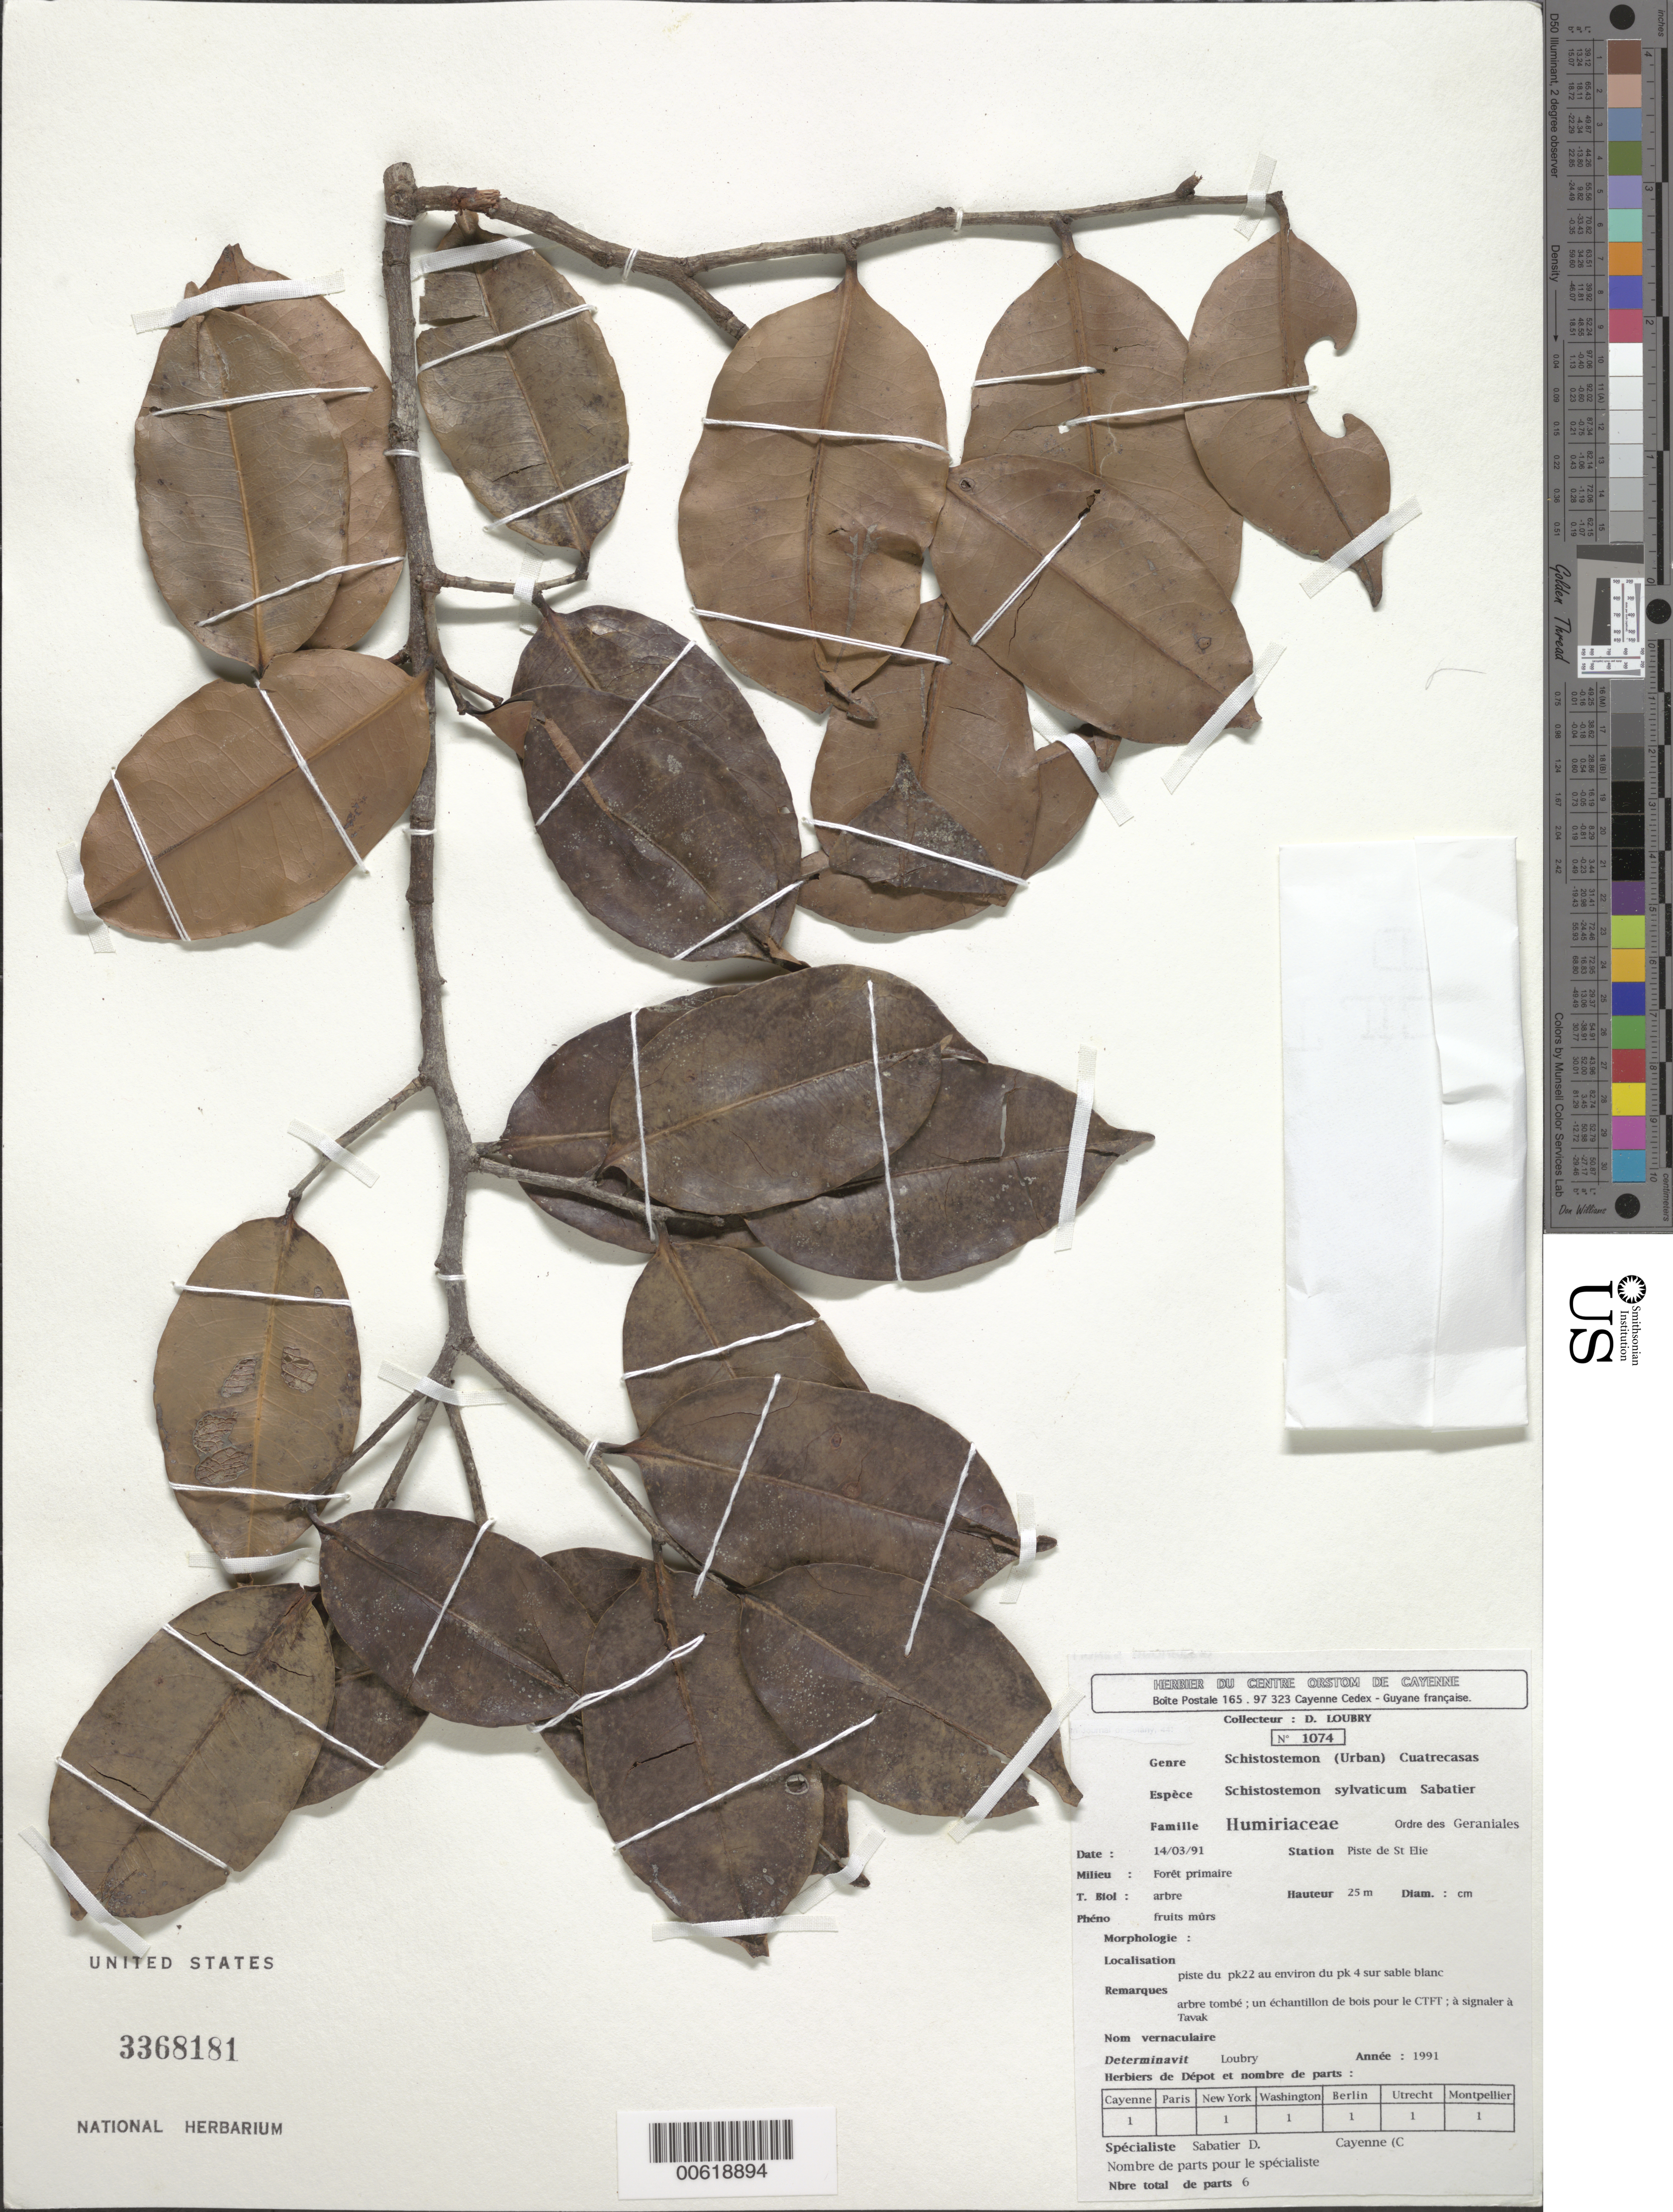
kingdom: Plantae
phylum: Tracheophyta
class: Magnoliopsida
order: Malpighiales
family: Humiriaceae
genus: Schistostemon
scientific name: Schistostemon sylvaticus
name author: Sabatier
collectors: D. Loubry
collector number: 1074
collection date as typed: Transcribed d/m/y: 14/3/91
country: French Guiana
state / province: Cayenne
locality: Station Piste de St Elie. Piste du pk22 au environ du pk 4 sur sable blanc.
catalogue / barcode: US 3368181